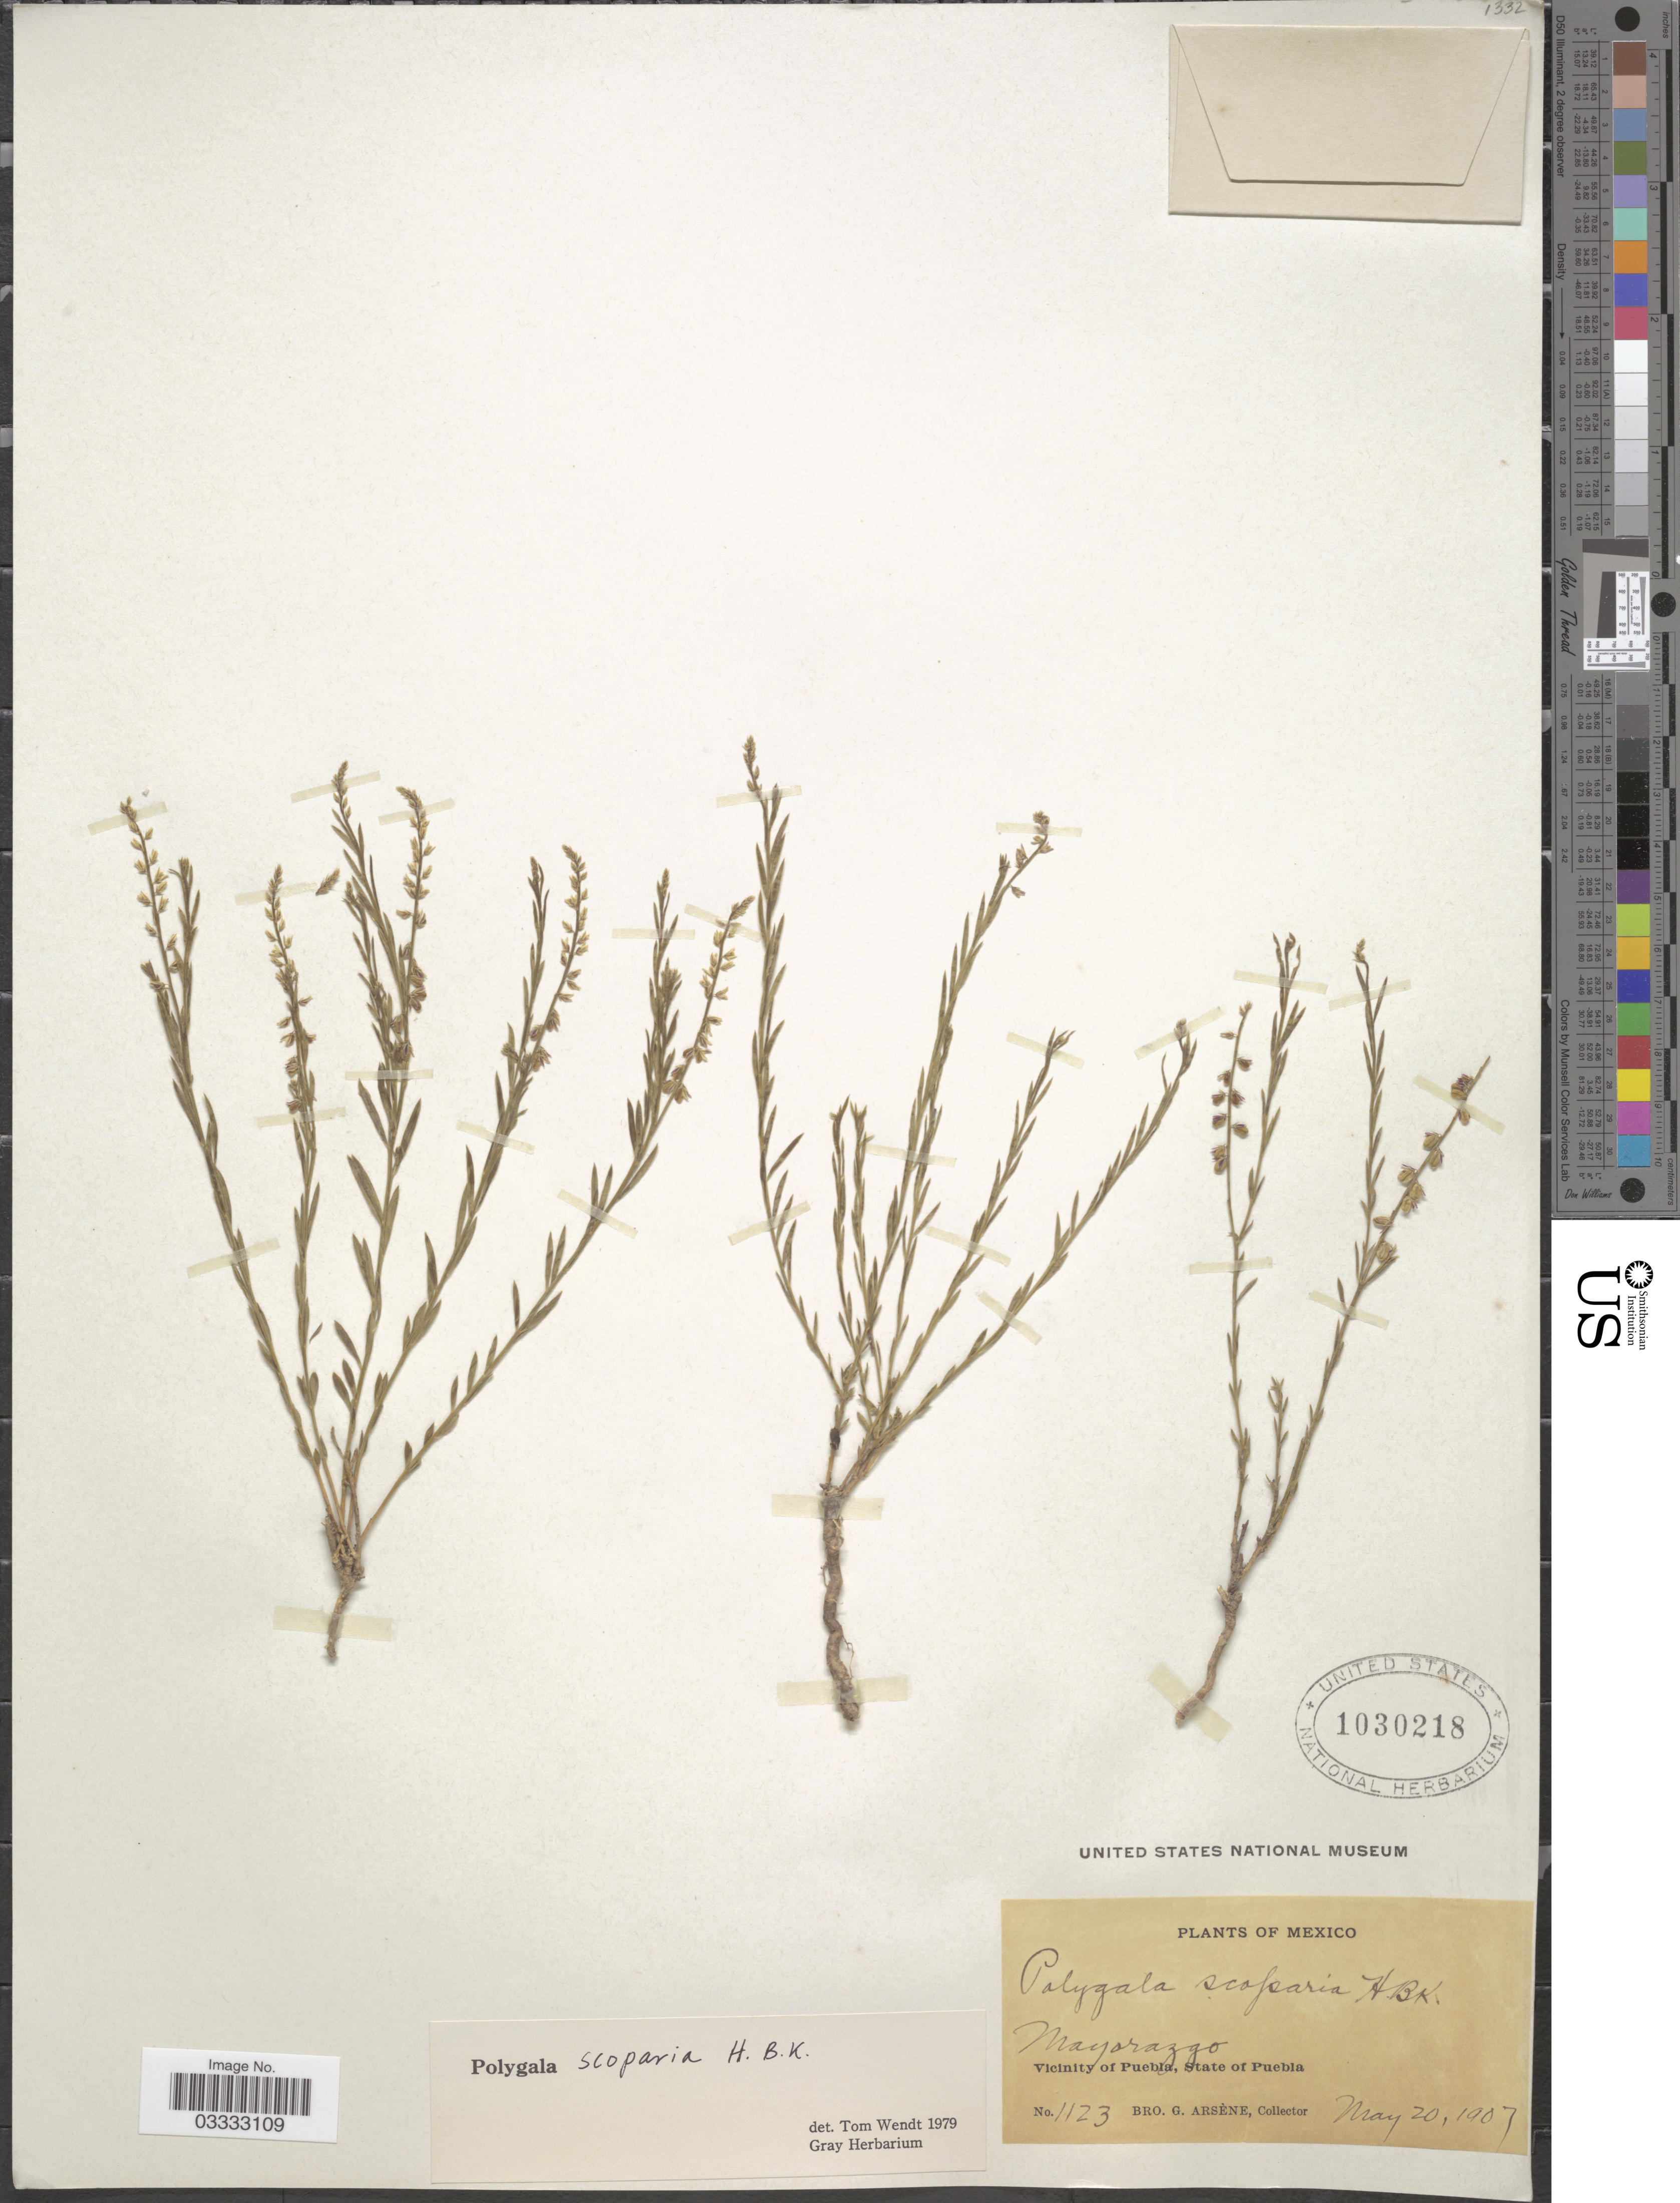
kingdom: Plantae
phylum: Tracheophyta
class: Magnoliopsida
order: Fabales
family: Polygalaceae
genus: Polygala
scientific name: Polygala scoparia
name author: Kunth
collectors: Bro. G. Arsène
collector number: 1123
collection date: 1907-05-20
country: Mexico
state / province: Puebla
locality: Mayorazzo, Vicinity of Puebla.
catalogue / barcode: US 1030218